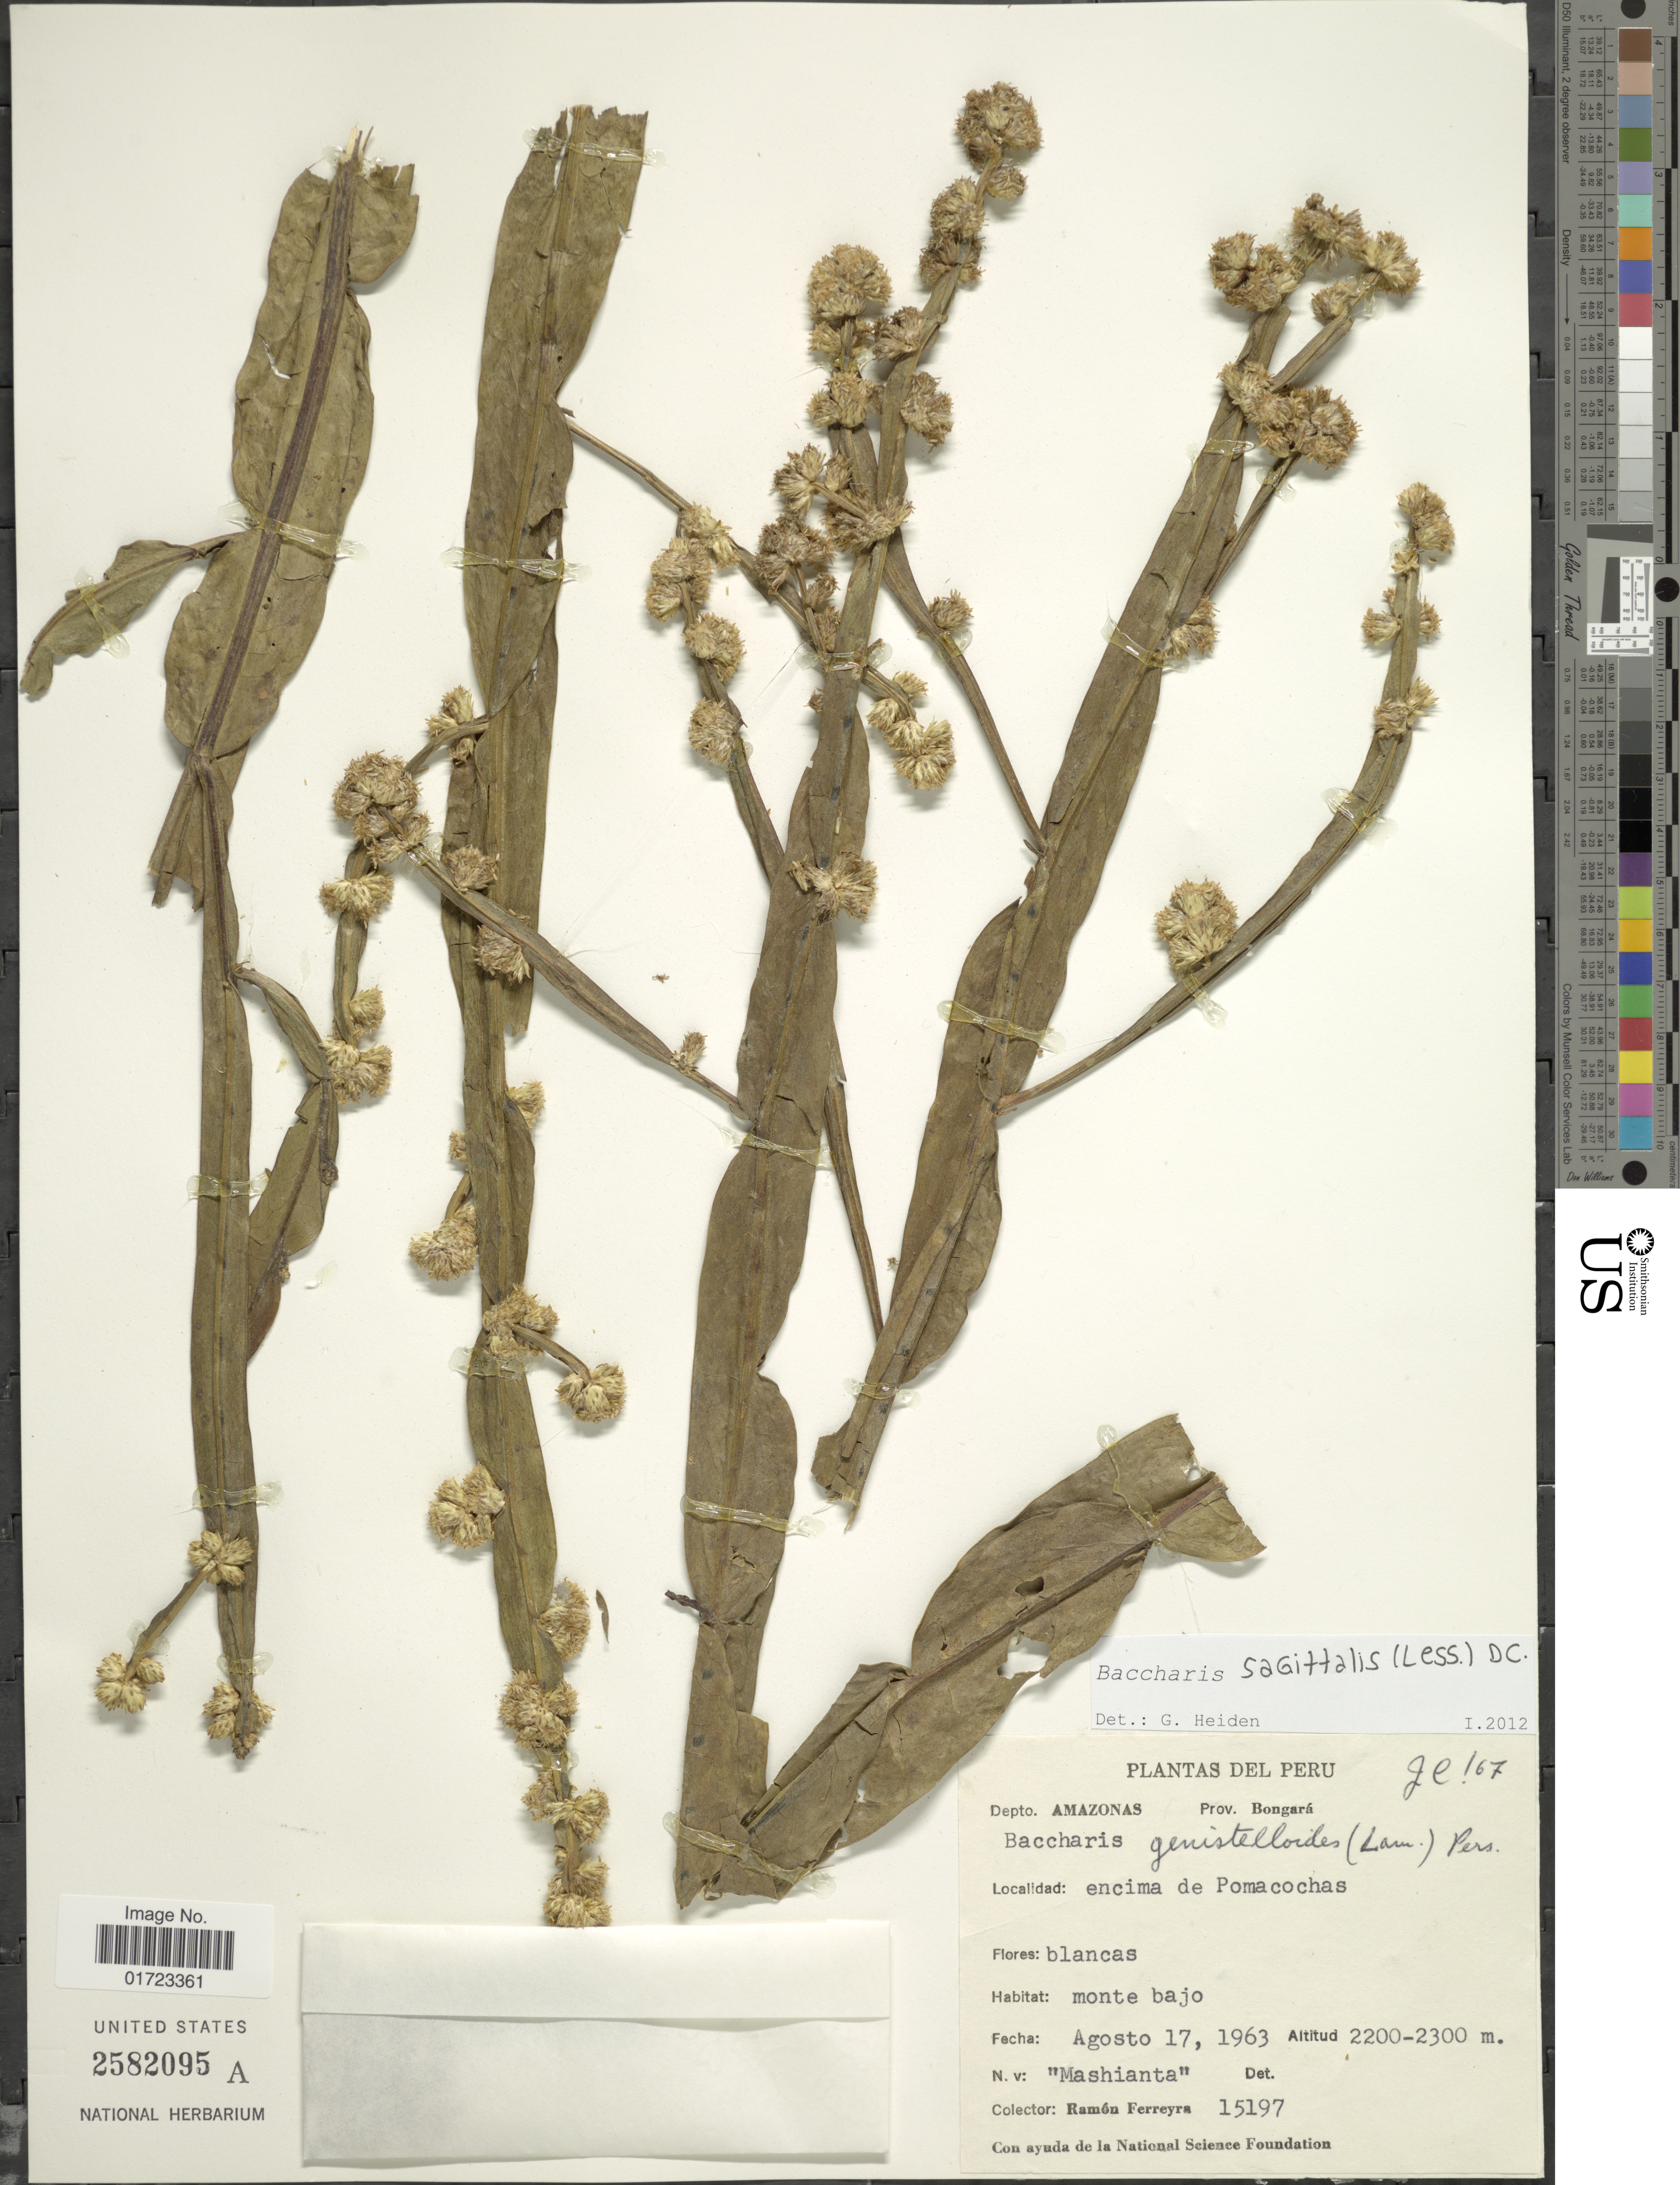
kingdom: Plantae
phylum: Tracheophyta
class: Magnoliopsida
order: Asterales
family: Asteraceae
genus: Baccharis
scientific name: Baccharis sagittalis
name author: (Less.) DC.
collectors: R. A. Ferreyra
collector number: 15197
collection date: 1963-08-17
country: Peru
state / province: Amazonas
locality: Depto. Amazonas, Prov. Bongara. Encima de Pomacochas.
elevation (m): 2200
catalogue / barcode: US 2582095A